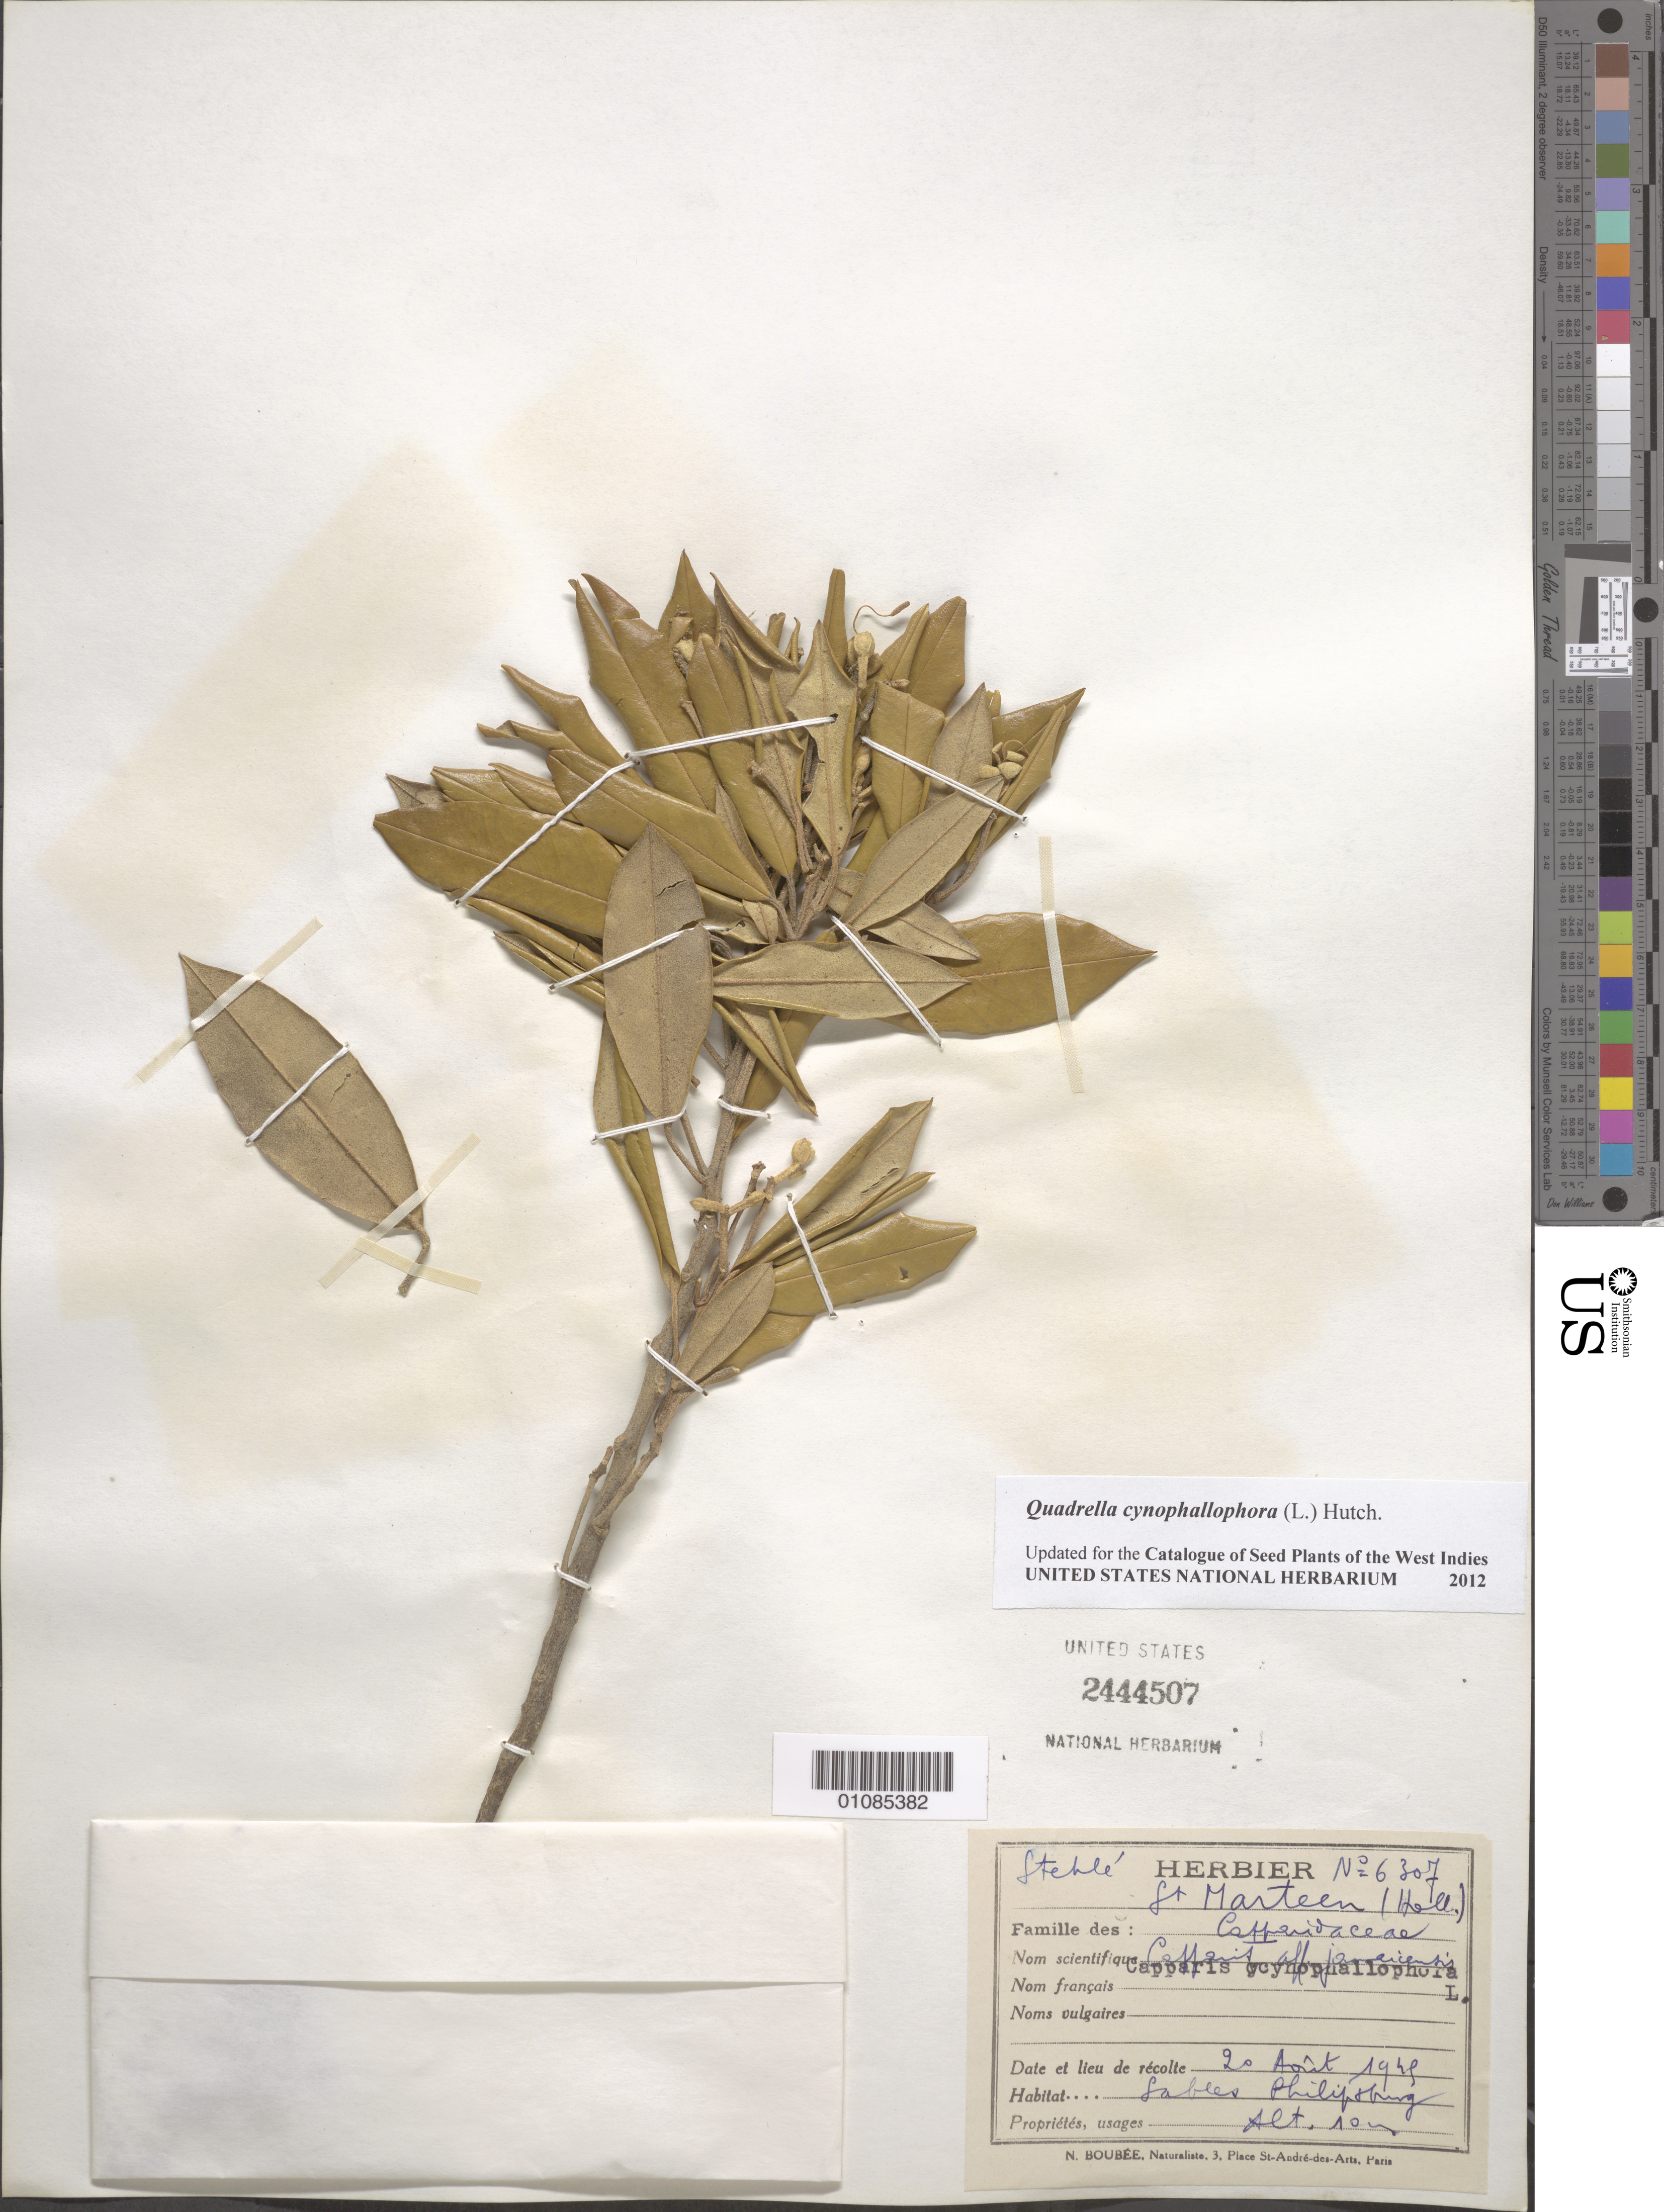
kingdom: Plantae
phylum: Tracheophyta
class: Magnoliopsida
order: Brassicales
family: Capparaceae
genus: Quadrella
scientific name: Quadrella cynophallophora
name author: (L.) Hutch.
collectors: H. Stehlé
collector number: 6307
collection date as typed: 20 Aug 1945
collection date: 1945-08-20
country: Sint Maartin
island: Sint Maarten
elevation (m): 10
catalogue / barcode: US 2444507